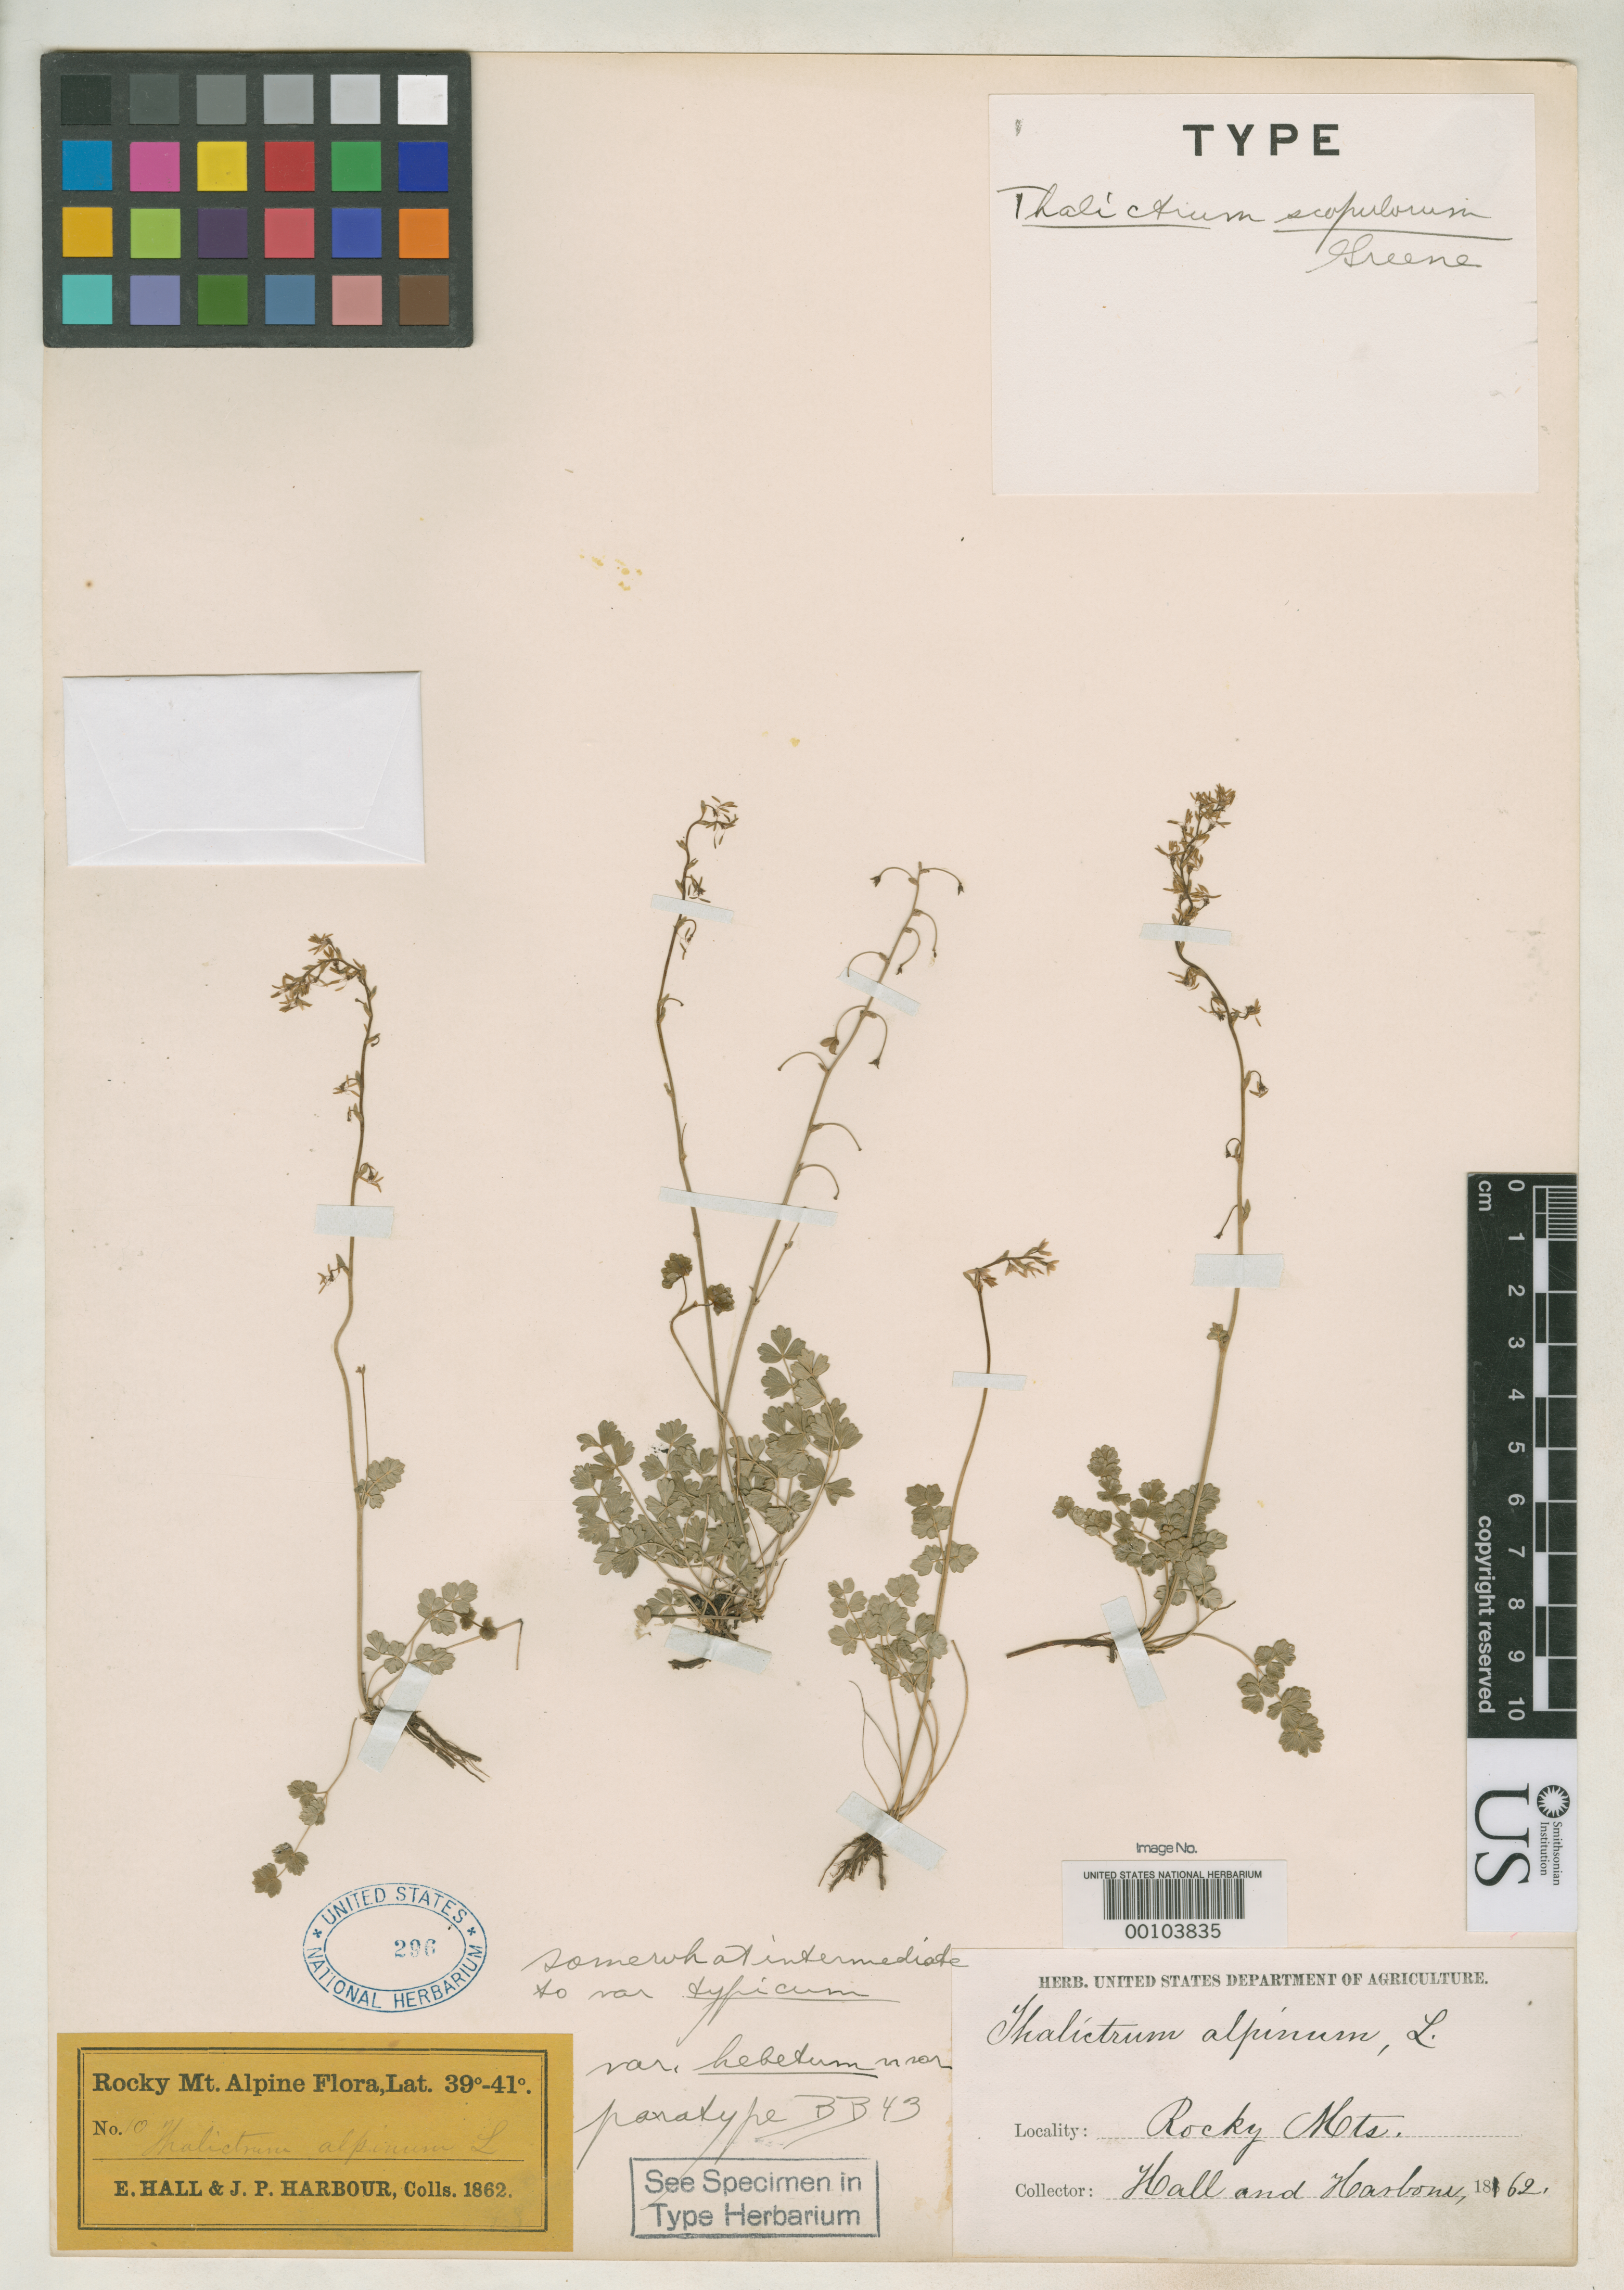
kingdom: Plantae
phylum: Tracheophyta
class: Magnoliopsida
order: Ranunculales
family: Ranunculaceae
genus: Thalictrum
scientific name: Thalictrum scopulorum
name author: Greene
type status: Holotype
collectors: E. Hall & J. Harbour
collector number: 10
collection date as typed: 1862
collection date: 1862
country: United States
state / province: Colorado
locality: Rocky Mtns. Flora, Lat. 39-41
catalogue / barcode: US 296